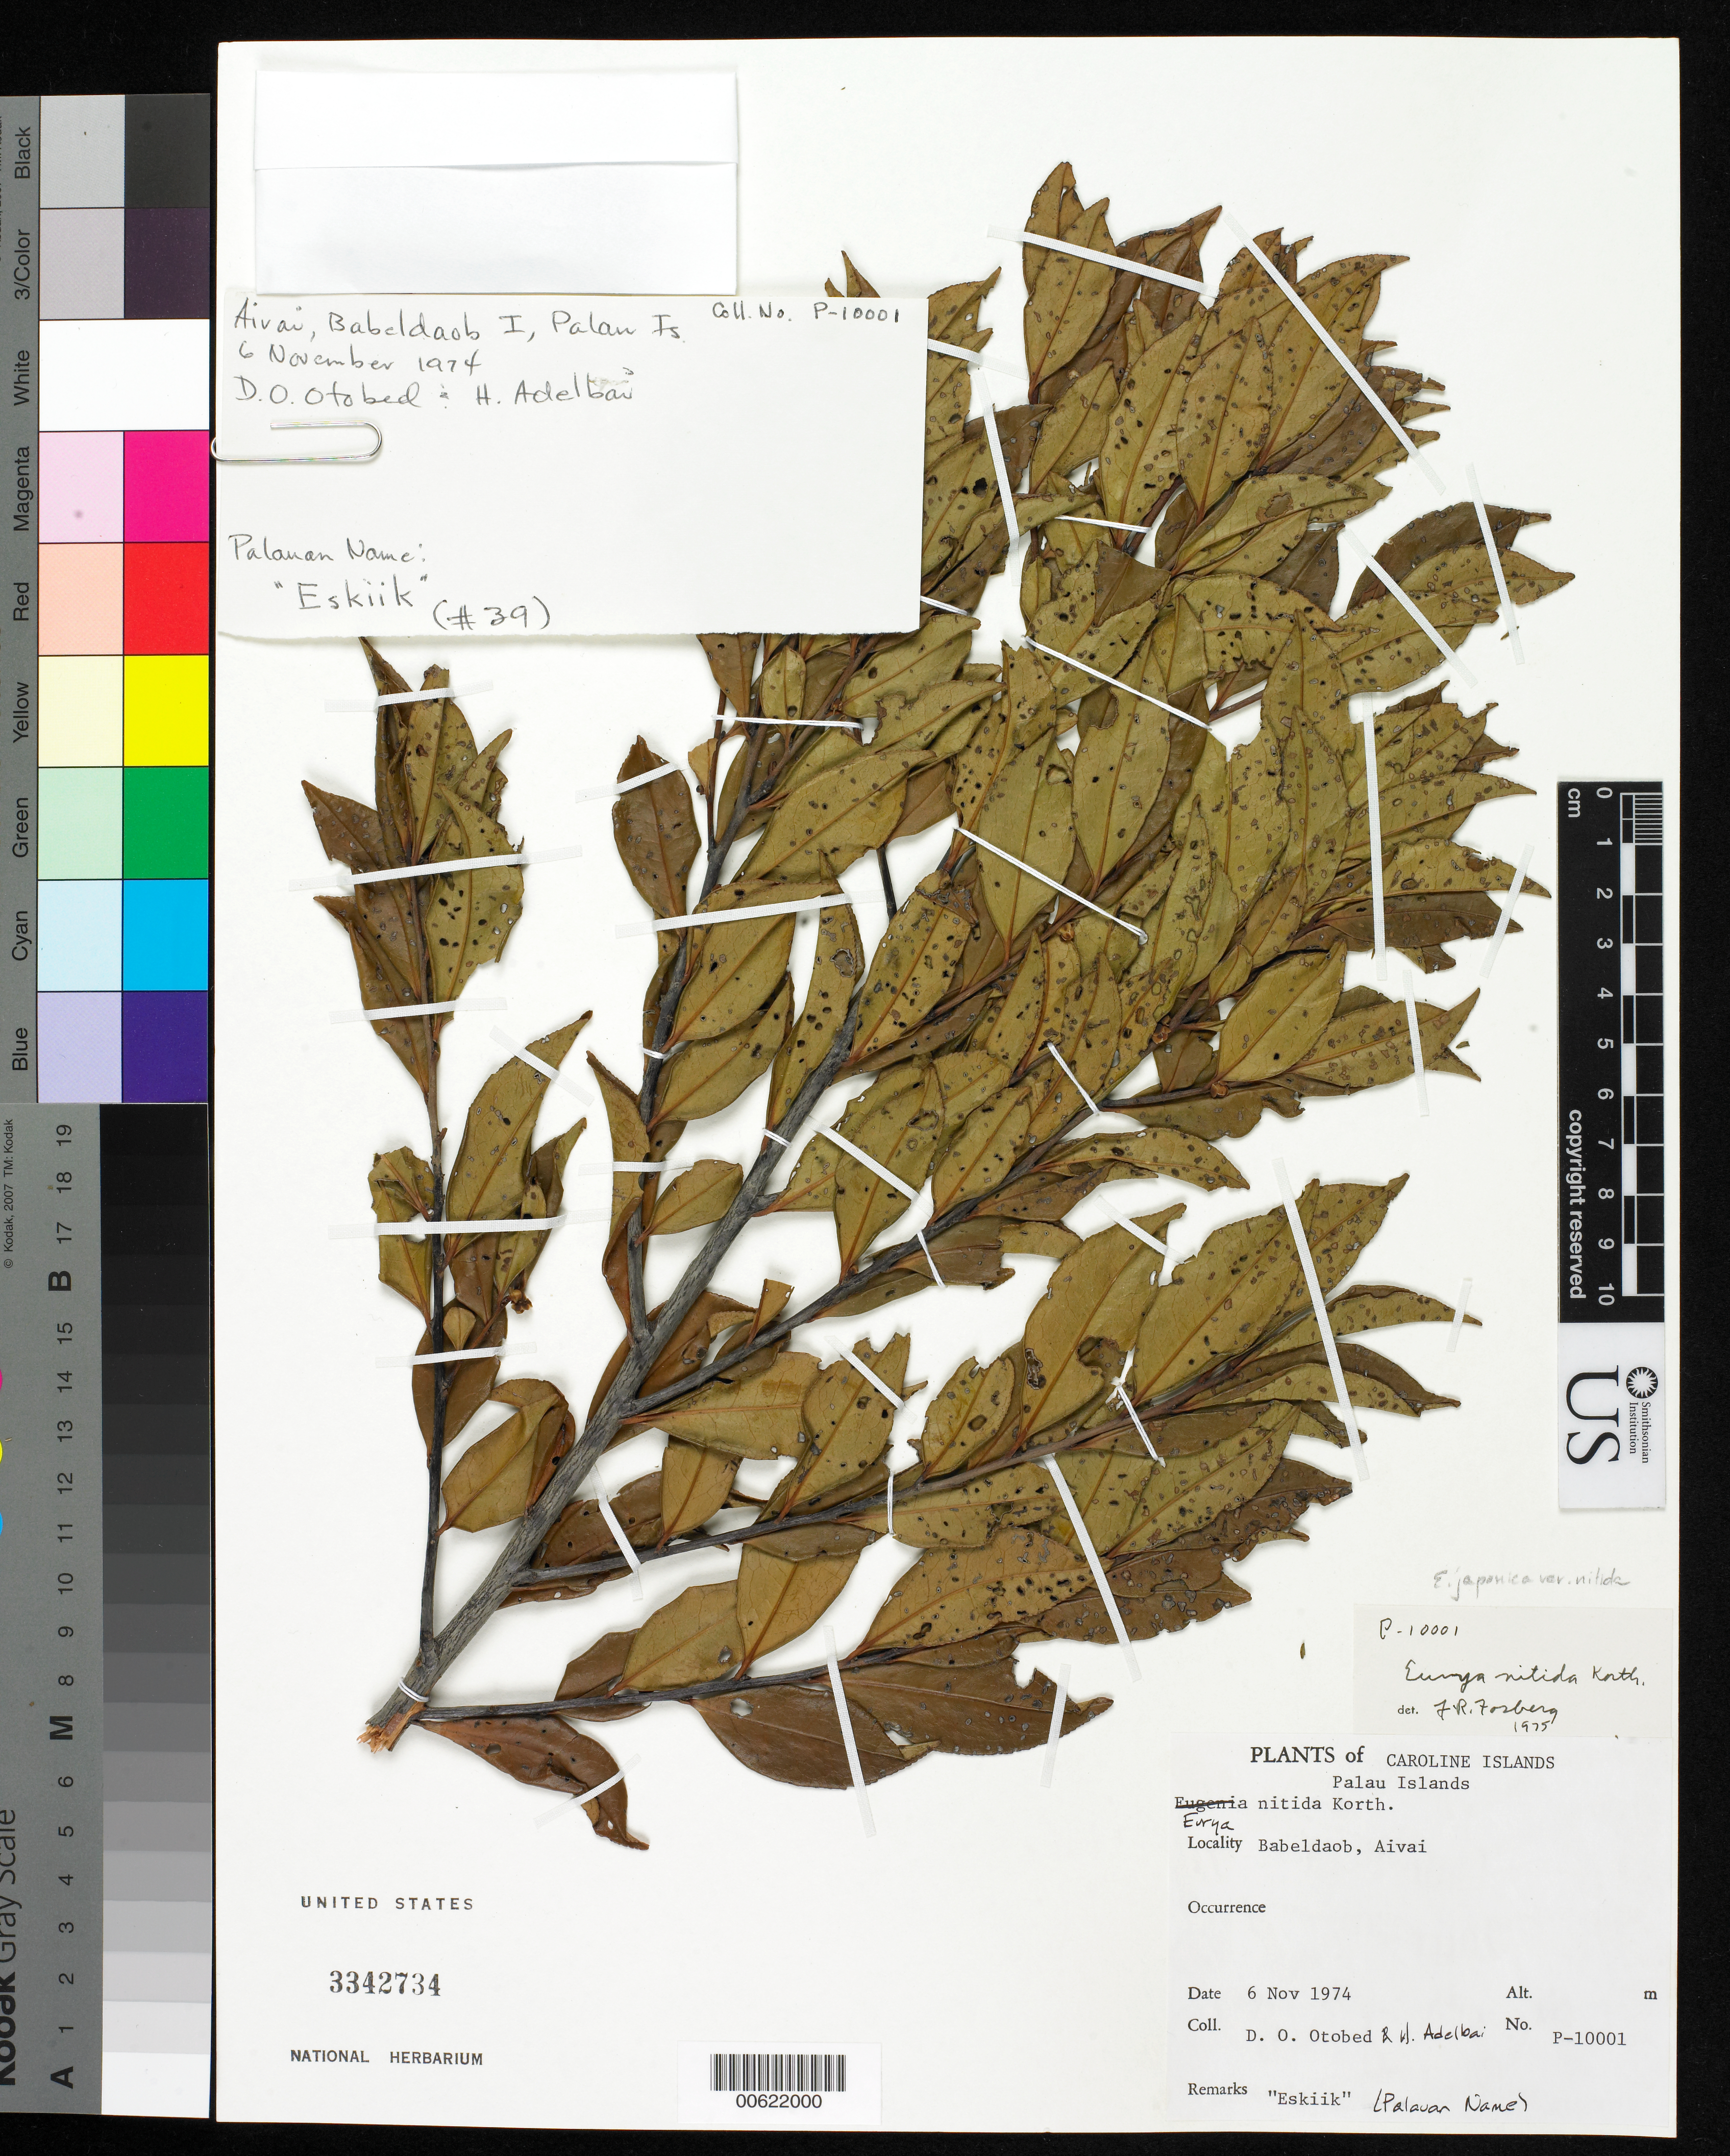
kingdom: Plantae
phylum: Tracheophyta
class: Magnoliopsida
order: Ericales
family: Pentaphylacaceae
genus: Eurya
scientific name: Eurya japonica var. nitida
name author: (Korth.) Dyer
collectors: D. O. Otobed & H. Adelbai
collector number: P-10001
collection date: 1974-11-06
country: Palau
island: Babeldaob [Babelthuap]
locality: Babeldaob, Aivai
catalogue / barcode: US 3342734